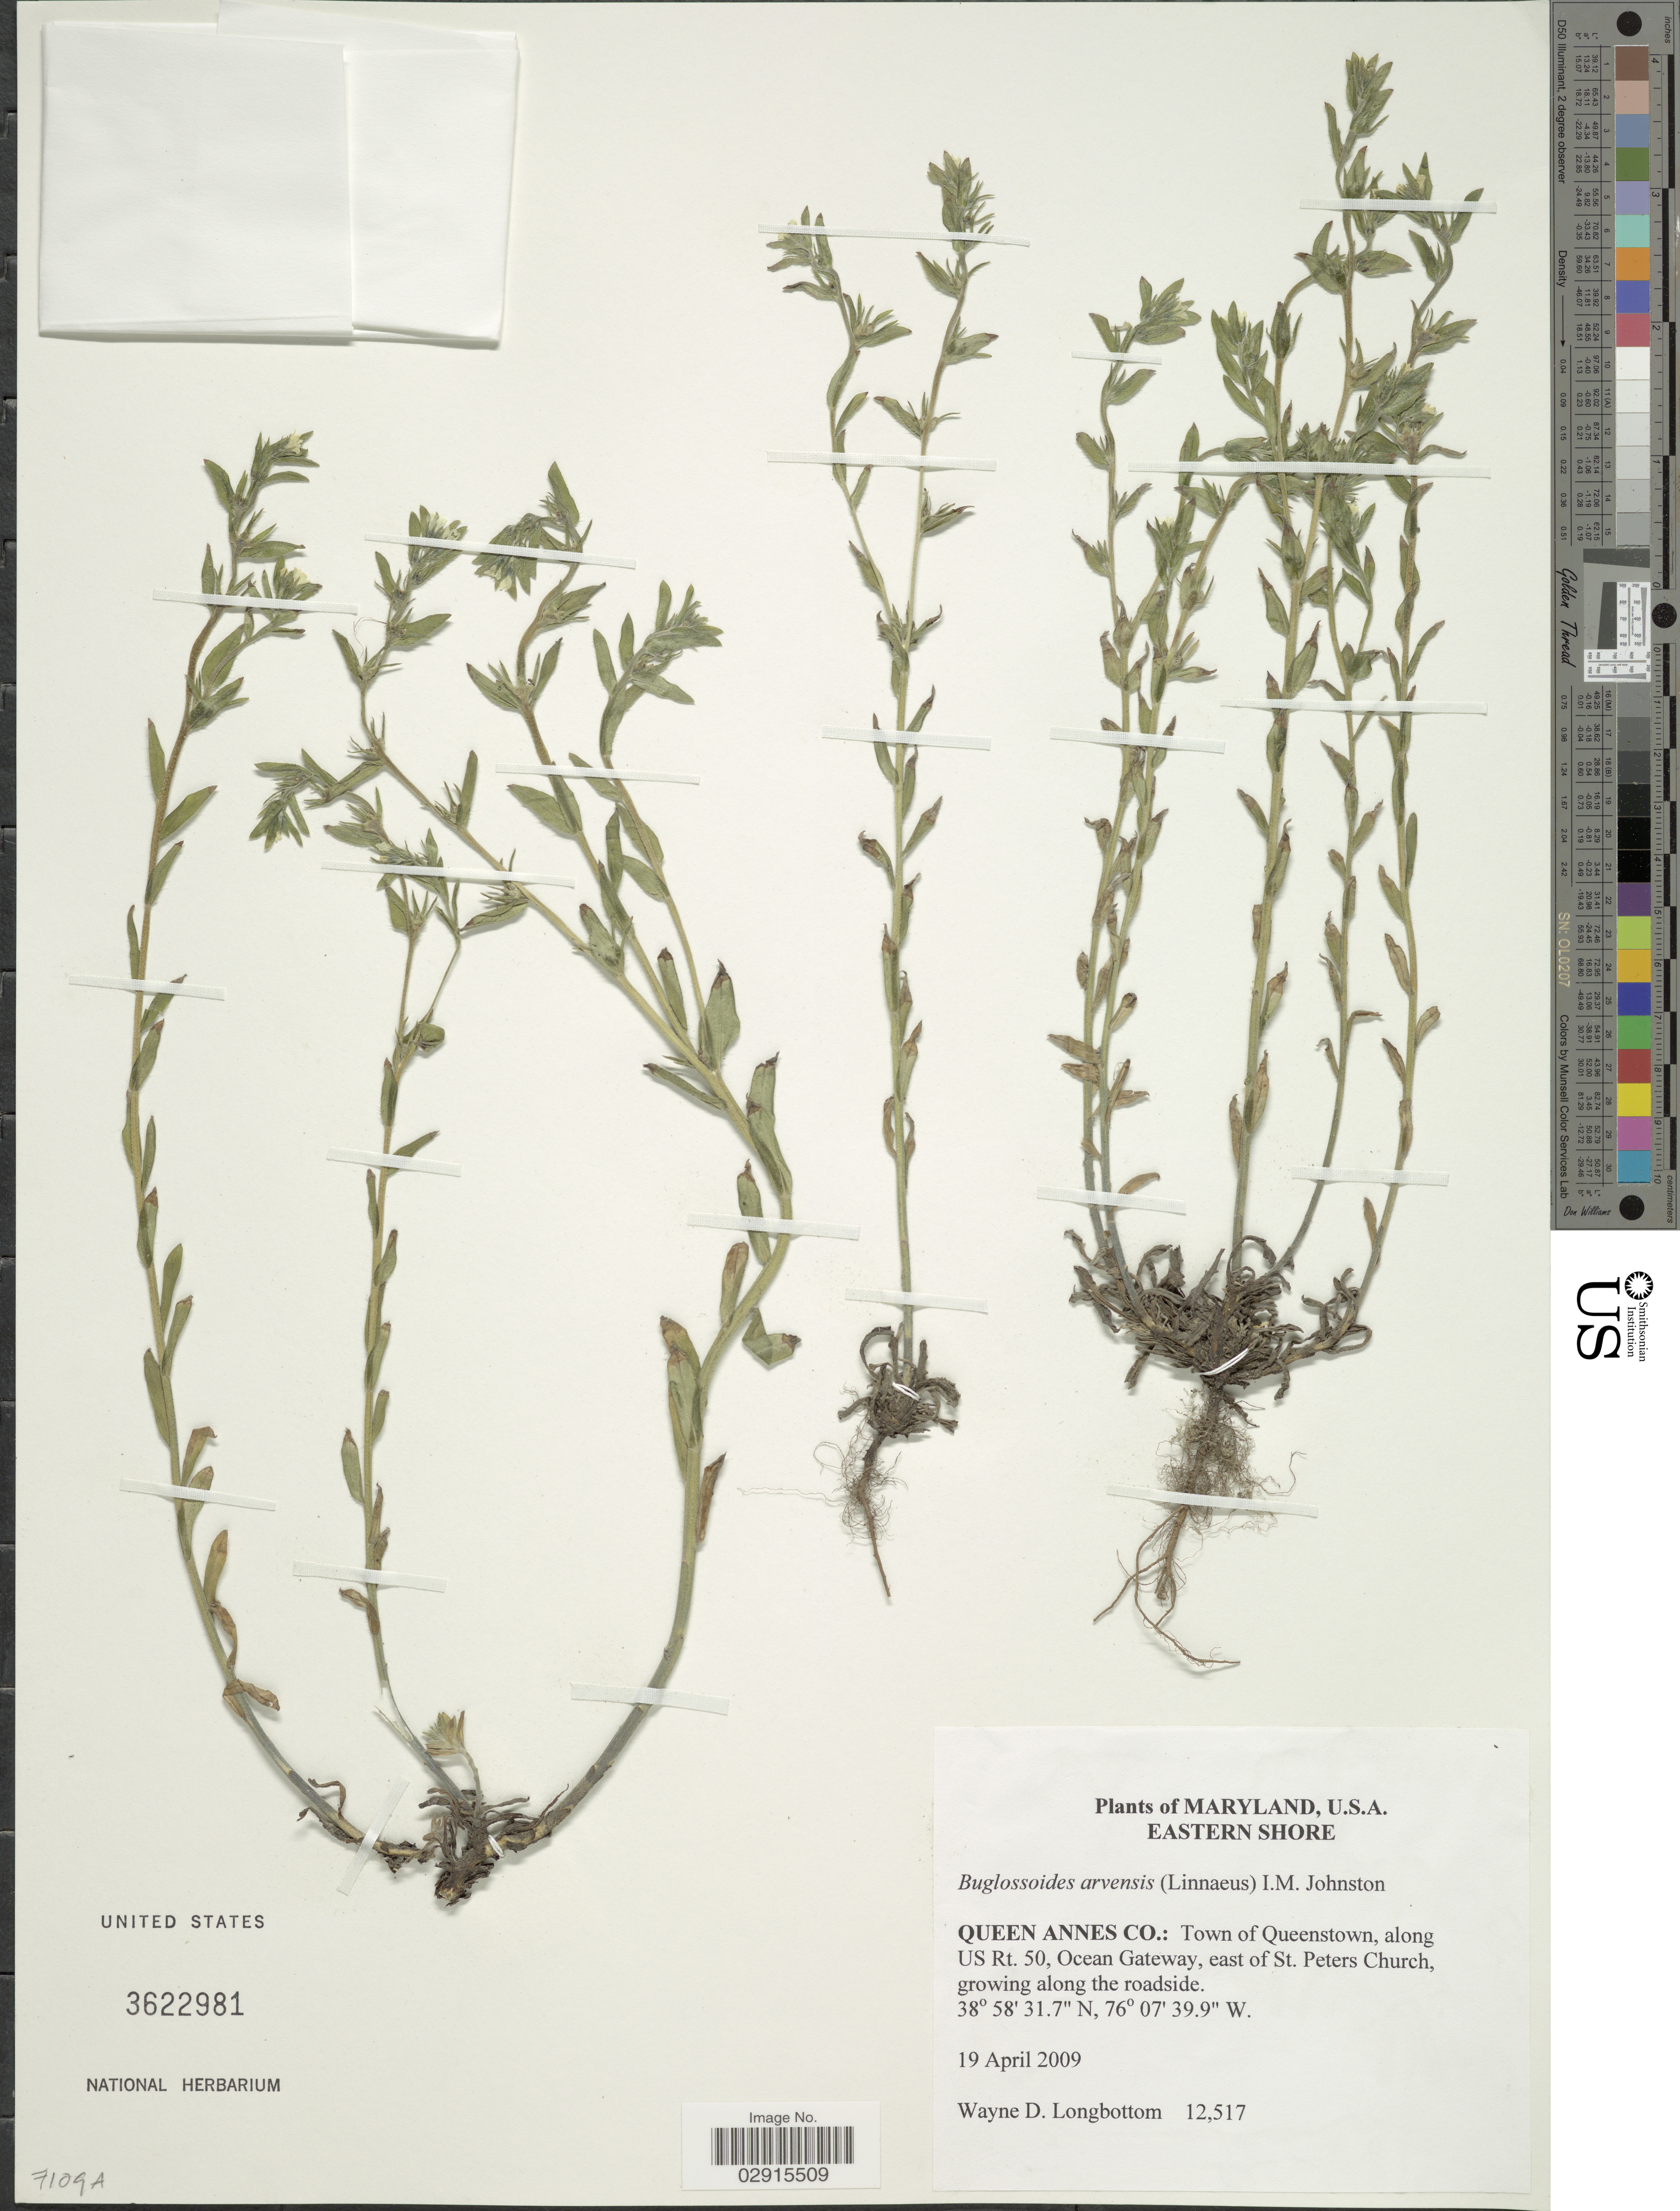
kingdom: Plantae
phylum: Tracheophyta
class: Magnoliopsida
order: Boraginales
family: Boraginaceae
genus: Buglossoides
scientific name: Buglossoides arvensis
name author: (L.) I.M. Johnst.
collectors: W. D. Longbottom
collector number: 12517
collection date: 2009-04-19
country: United States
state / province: Maryland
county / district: Queen Anne's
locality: Eastern Shore, Queen Anne's Co.: Town of Queenstown, along US Rt. 50, Ocean Gateway, east of St. Peters Church.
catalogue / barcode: US 3622981